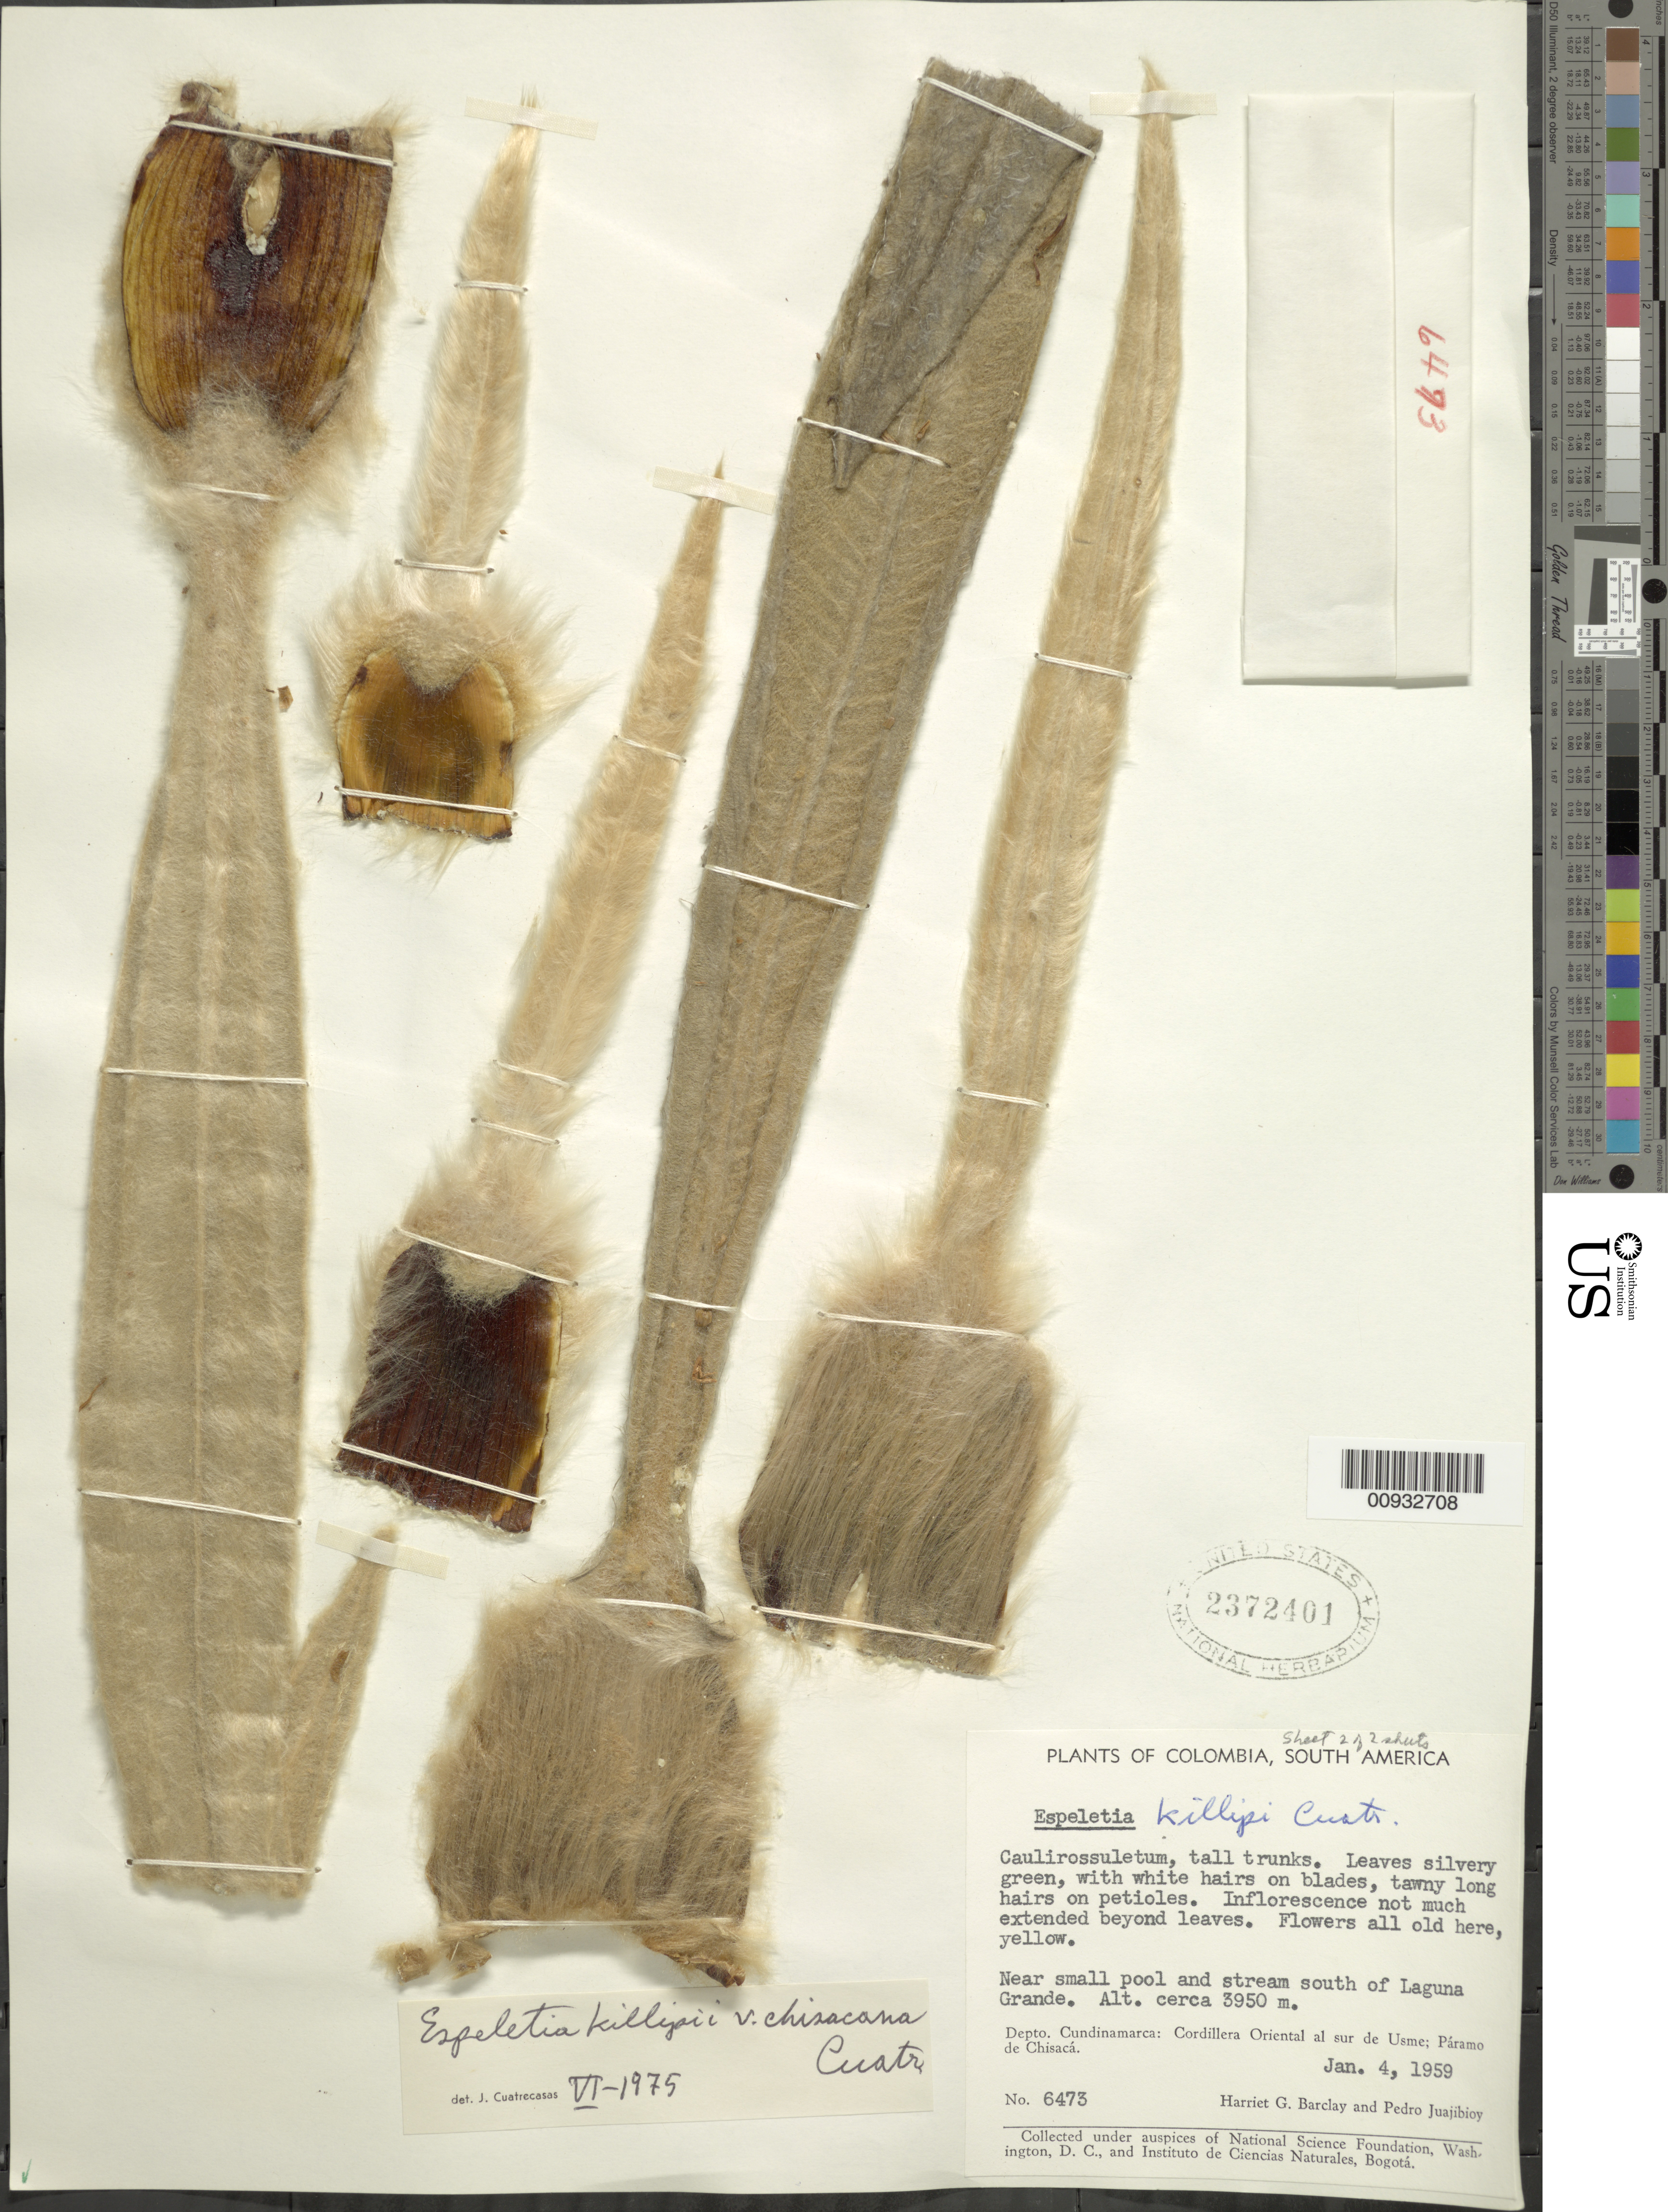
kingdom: Plantae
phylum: Tracheophyta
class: Magnoliopsida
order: Asterales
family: Asteraceae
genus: Espeletia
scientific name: Espeletia killipii var. chisacana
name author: Cuatrec.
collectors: H. G. Barclay & P. Juajibioy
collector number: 6473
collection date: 1959-01-04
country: Colombia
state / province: Cundinamarca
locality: Cordillera Oriental al sur de Usme; Paramo de Chisaca. Near small pool and stream south of Laguna Grande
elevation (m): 3950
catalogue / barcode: US 2372401